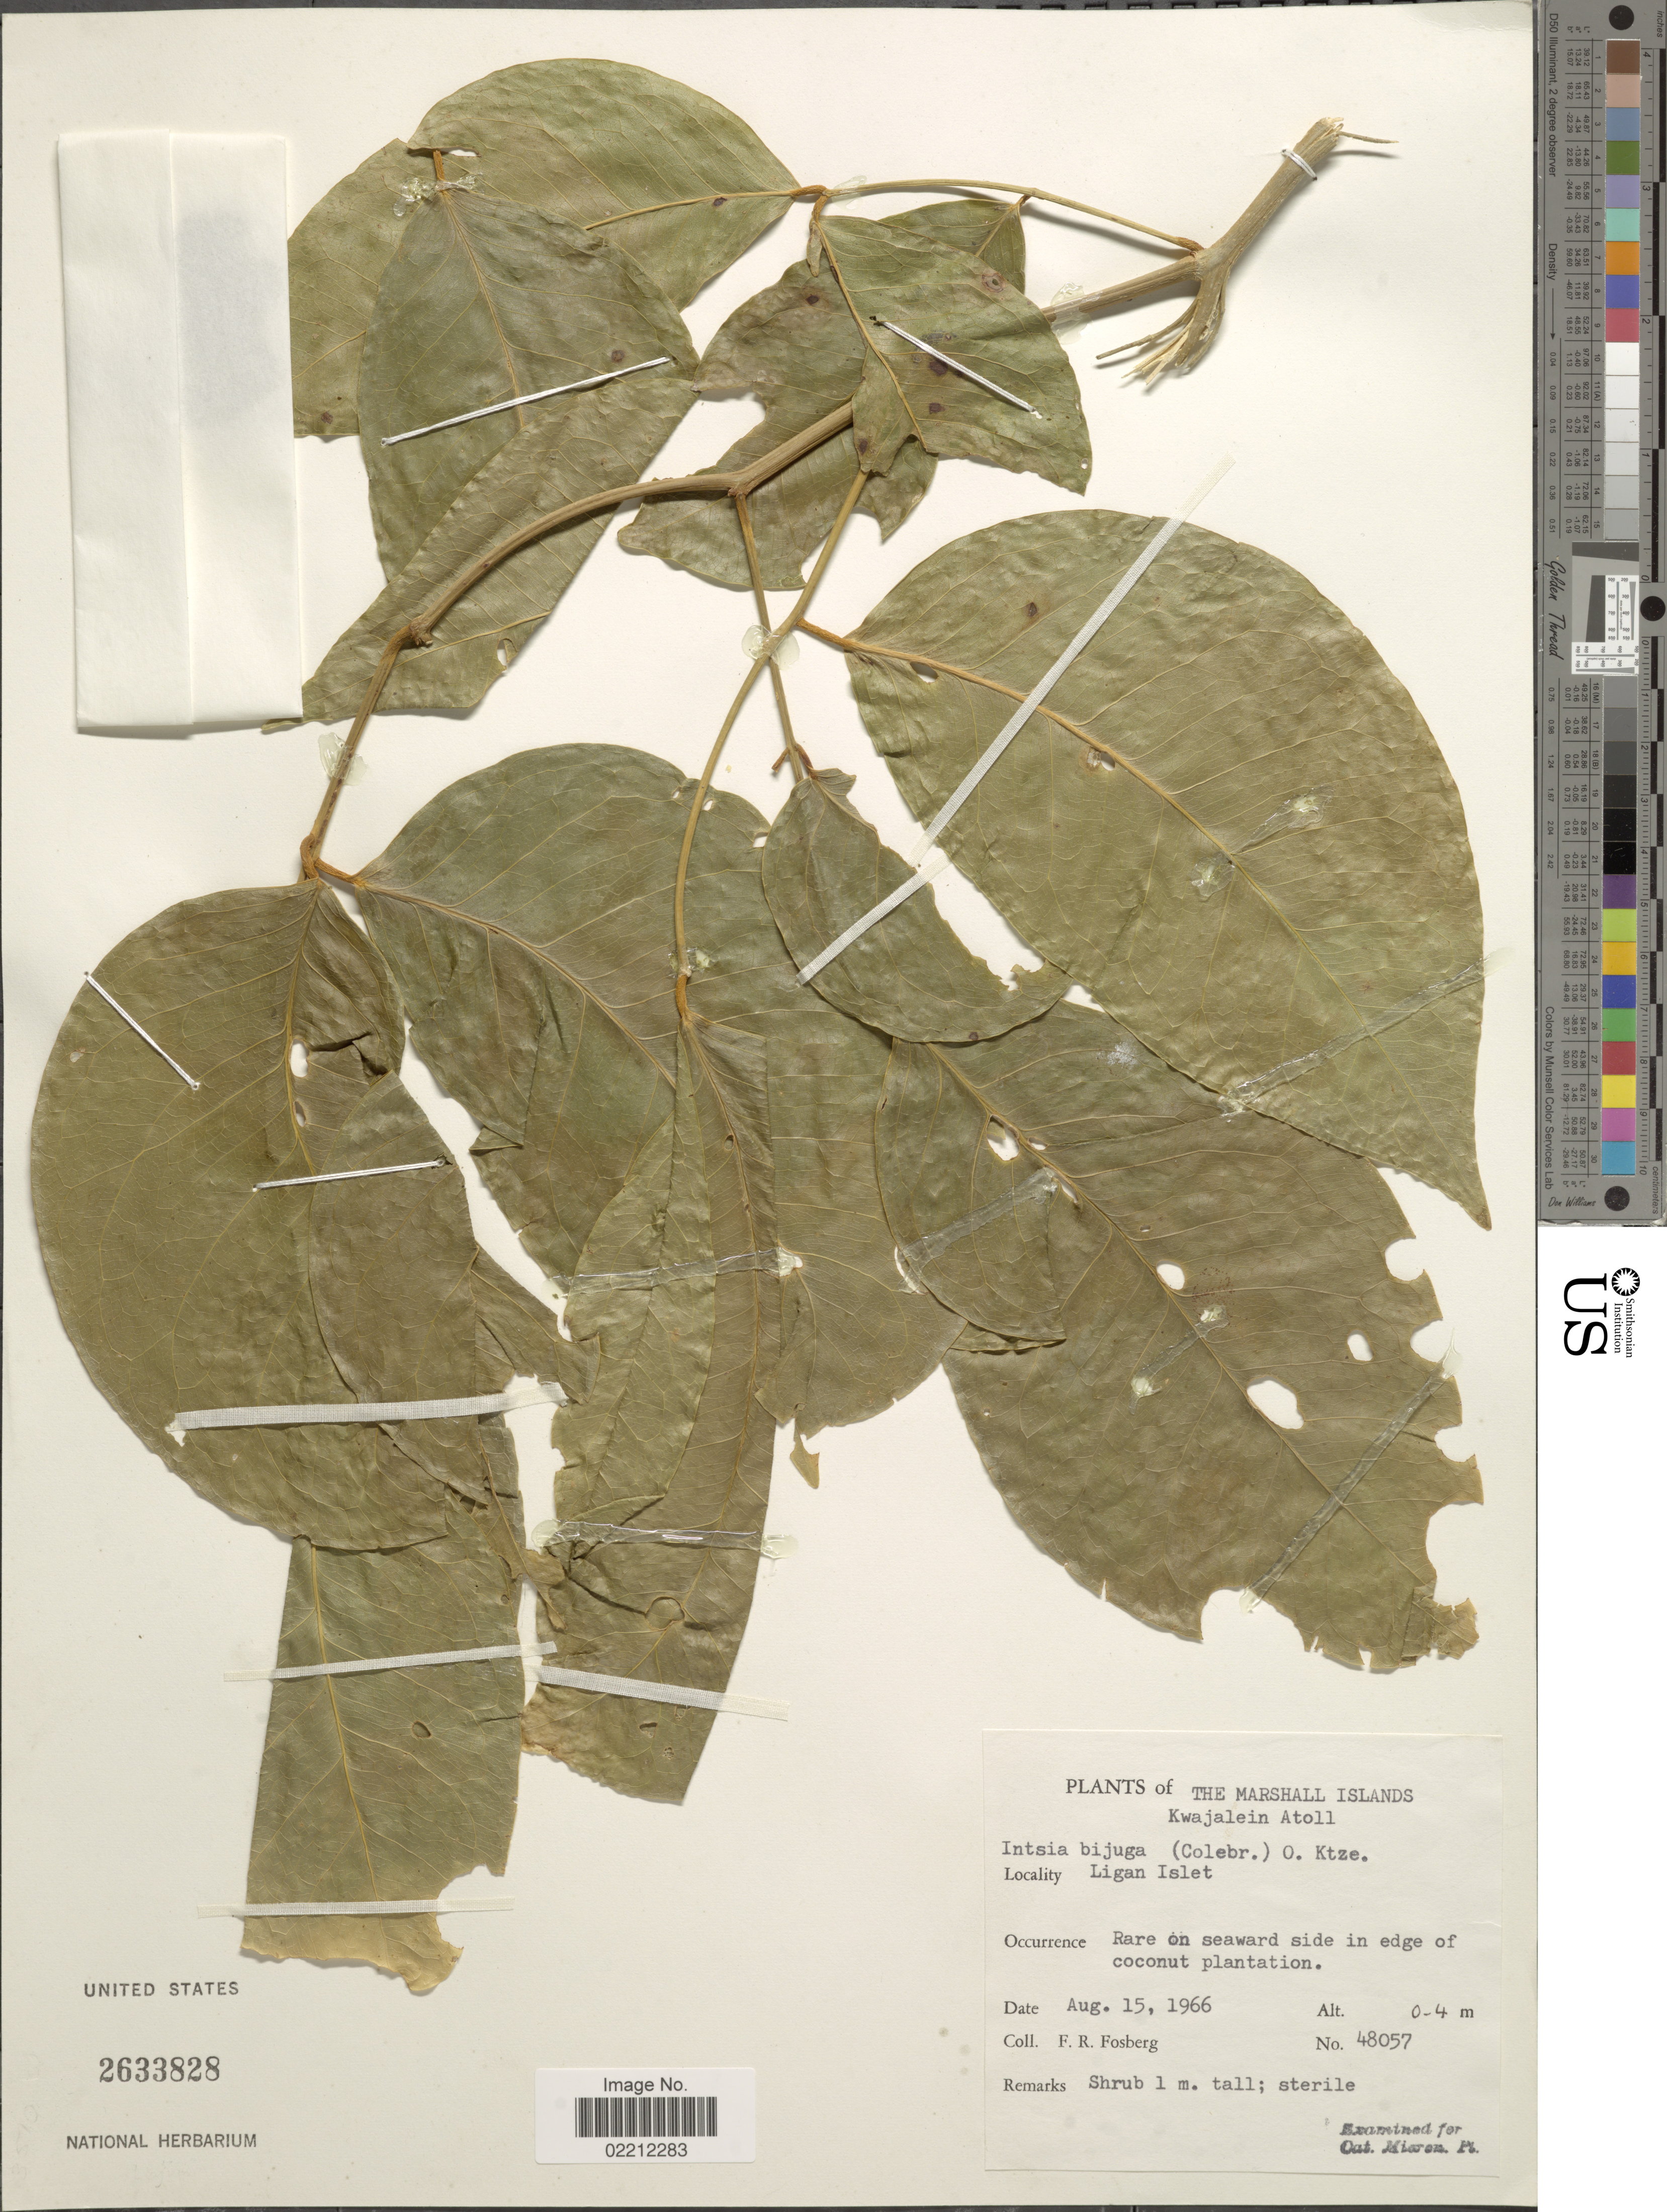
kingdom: Plantae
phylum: Tracheophyta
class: Magnoliopsida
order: Fabales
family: Fabaceae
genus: Intsia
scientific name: Intsia bijuga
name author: (Colebr.) Kuntze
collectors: F. R. Fosberg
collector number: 48057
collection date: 1966-08-15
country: Marshall Islands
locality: Kwajalein Atoll. Ligan Islet.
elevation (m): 0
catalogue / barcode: US 2633828